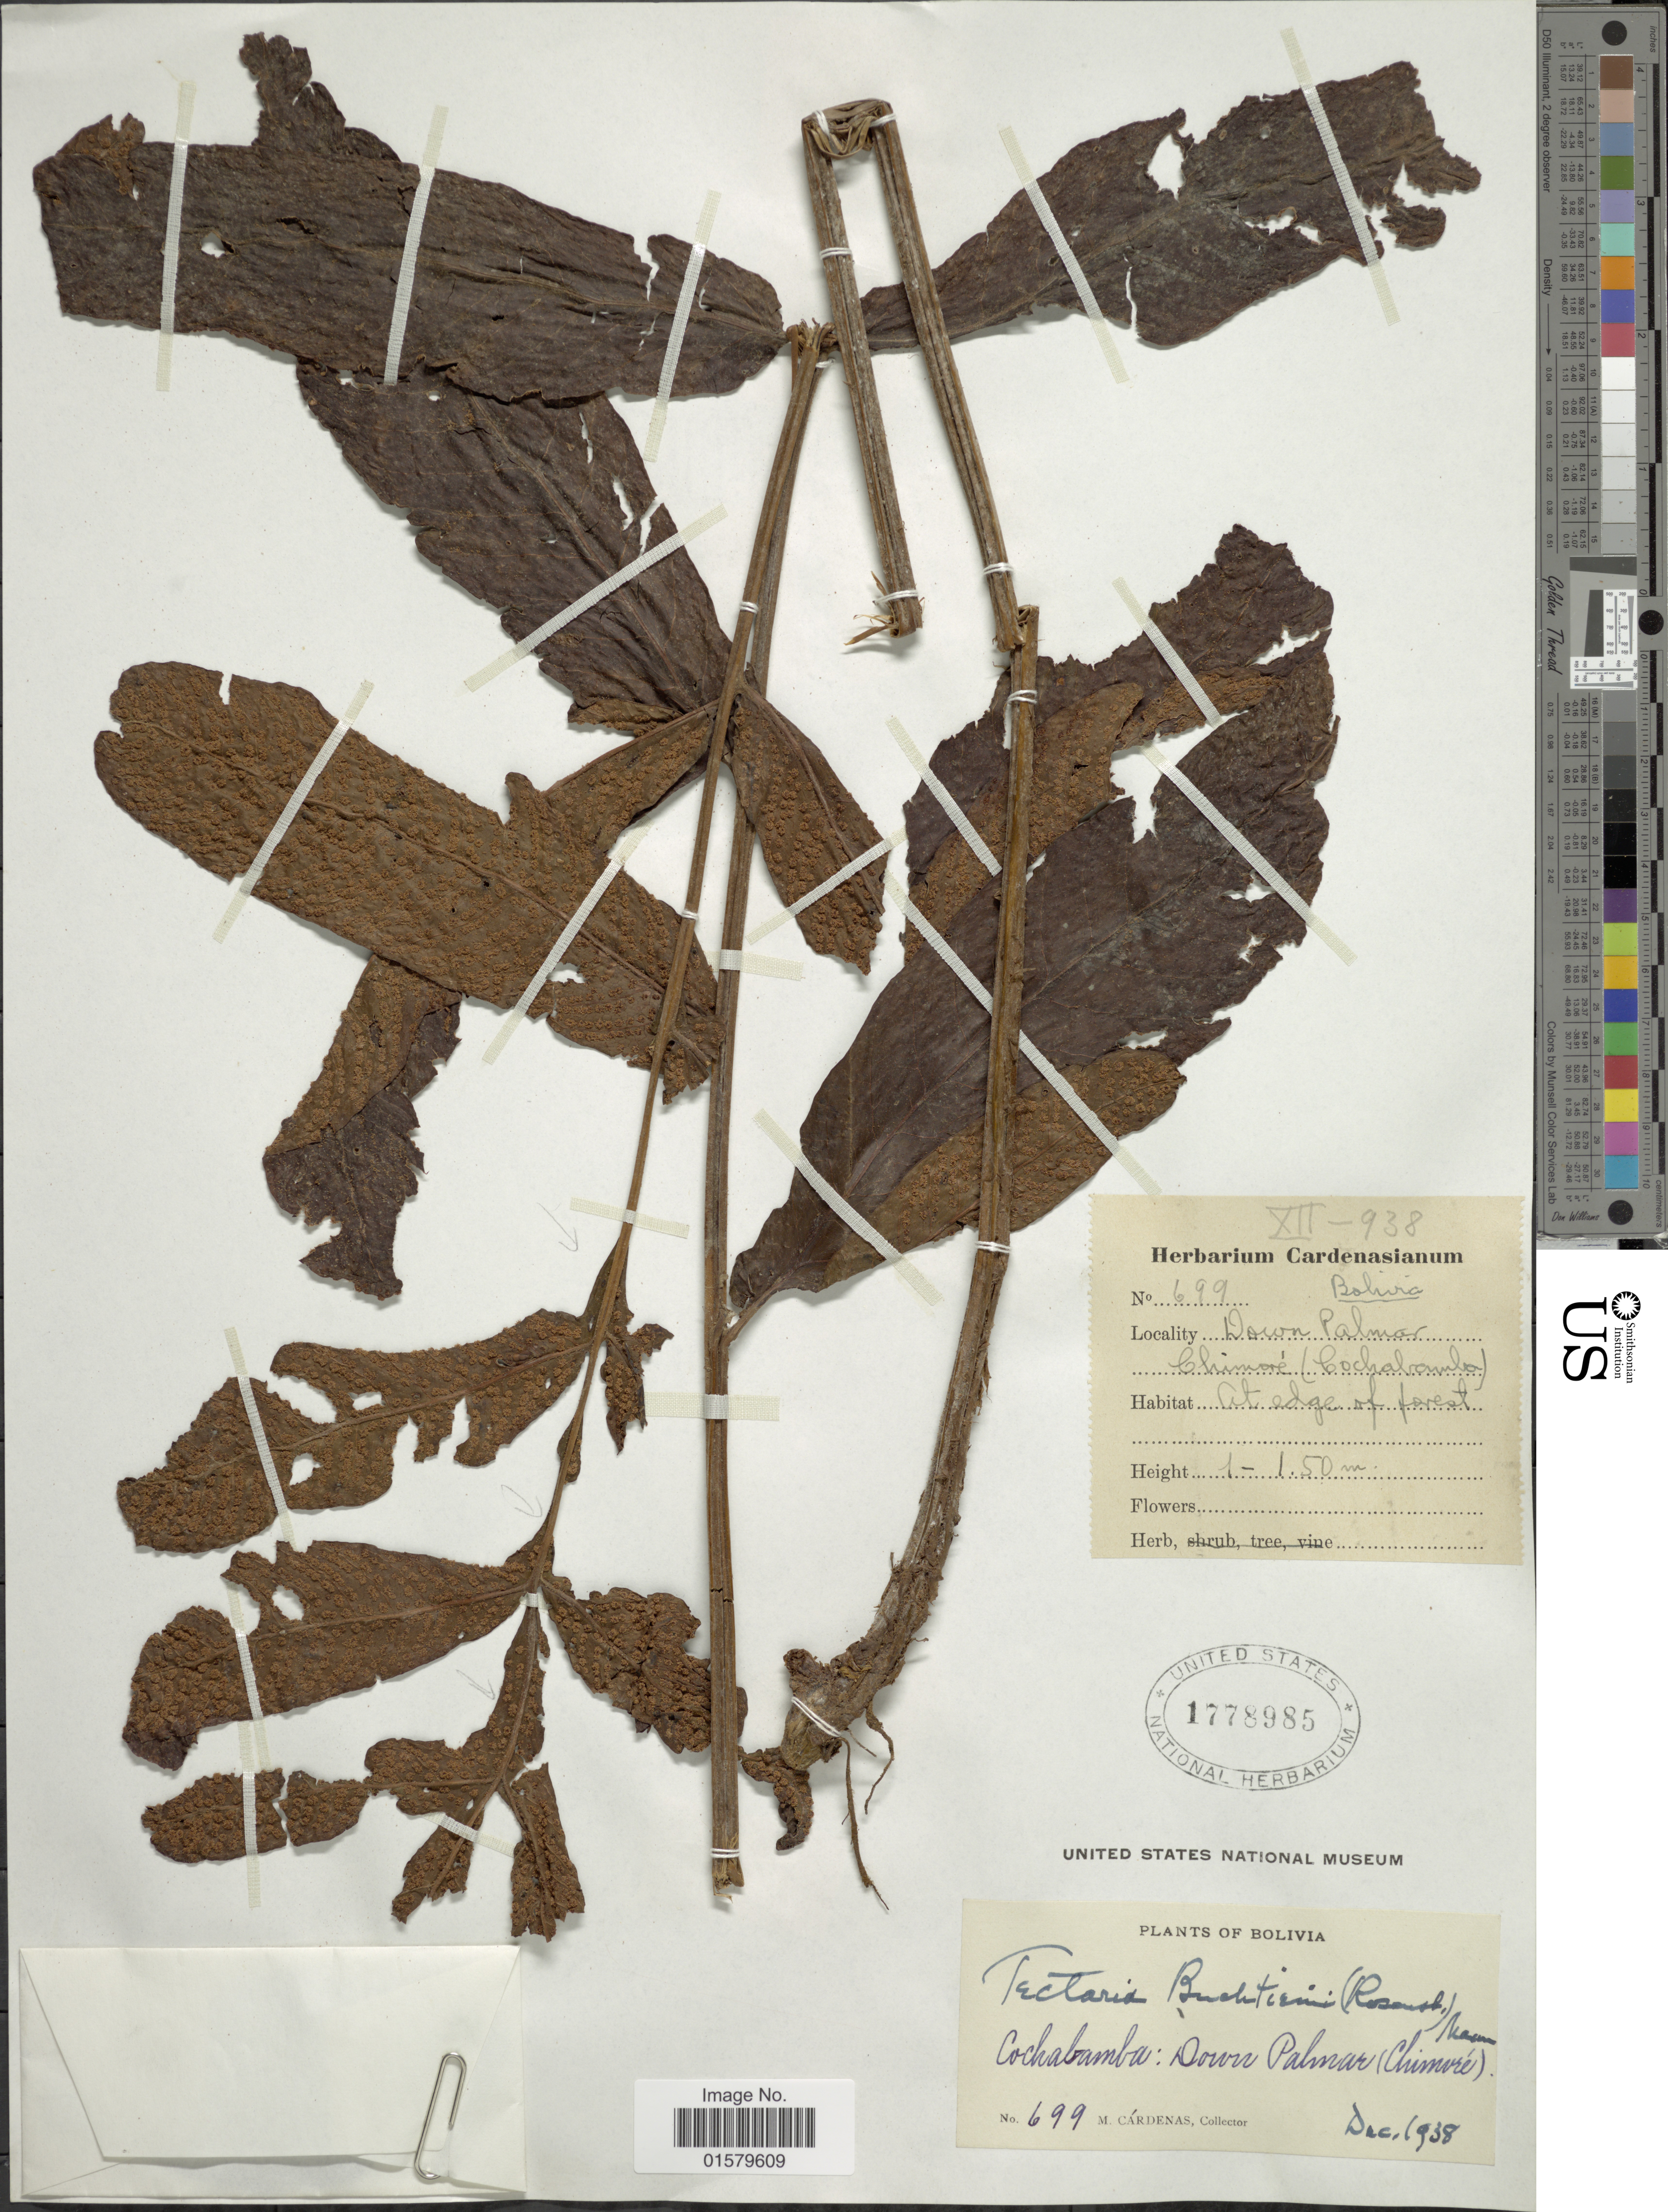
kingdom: Plantae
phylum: Tracheophyta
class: Polypodiopsida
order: Polypodiales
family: Tectariaceae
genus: Tectaria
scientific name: Tectaria buchtienii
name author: (Rosenst.) Maxon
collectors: M. Cárdenas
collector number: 699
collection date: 1938-12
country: Bolivia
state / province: Cochabamba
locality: Down Palmar (Chimore)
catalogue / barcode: US 1778985